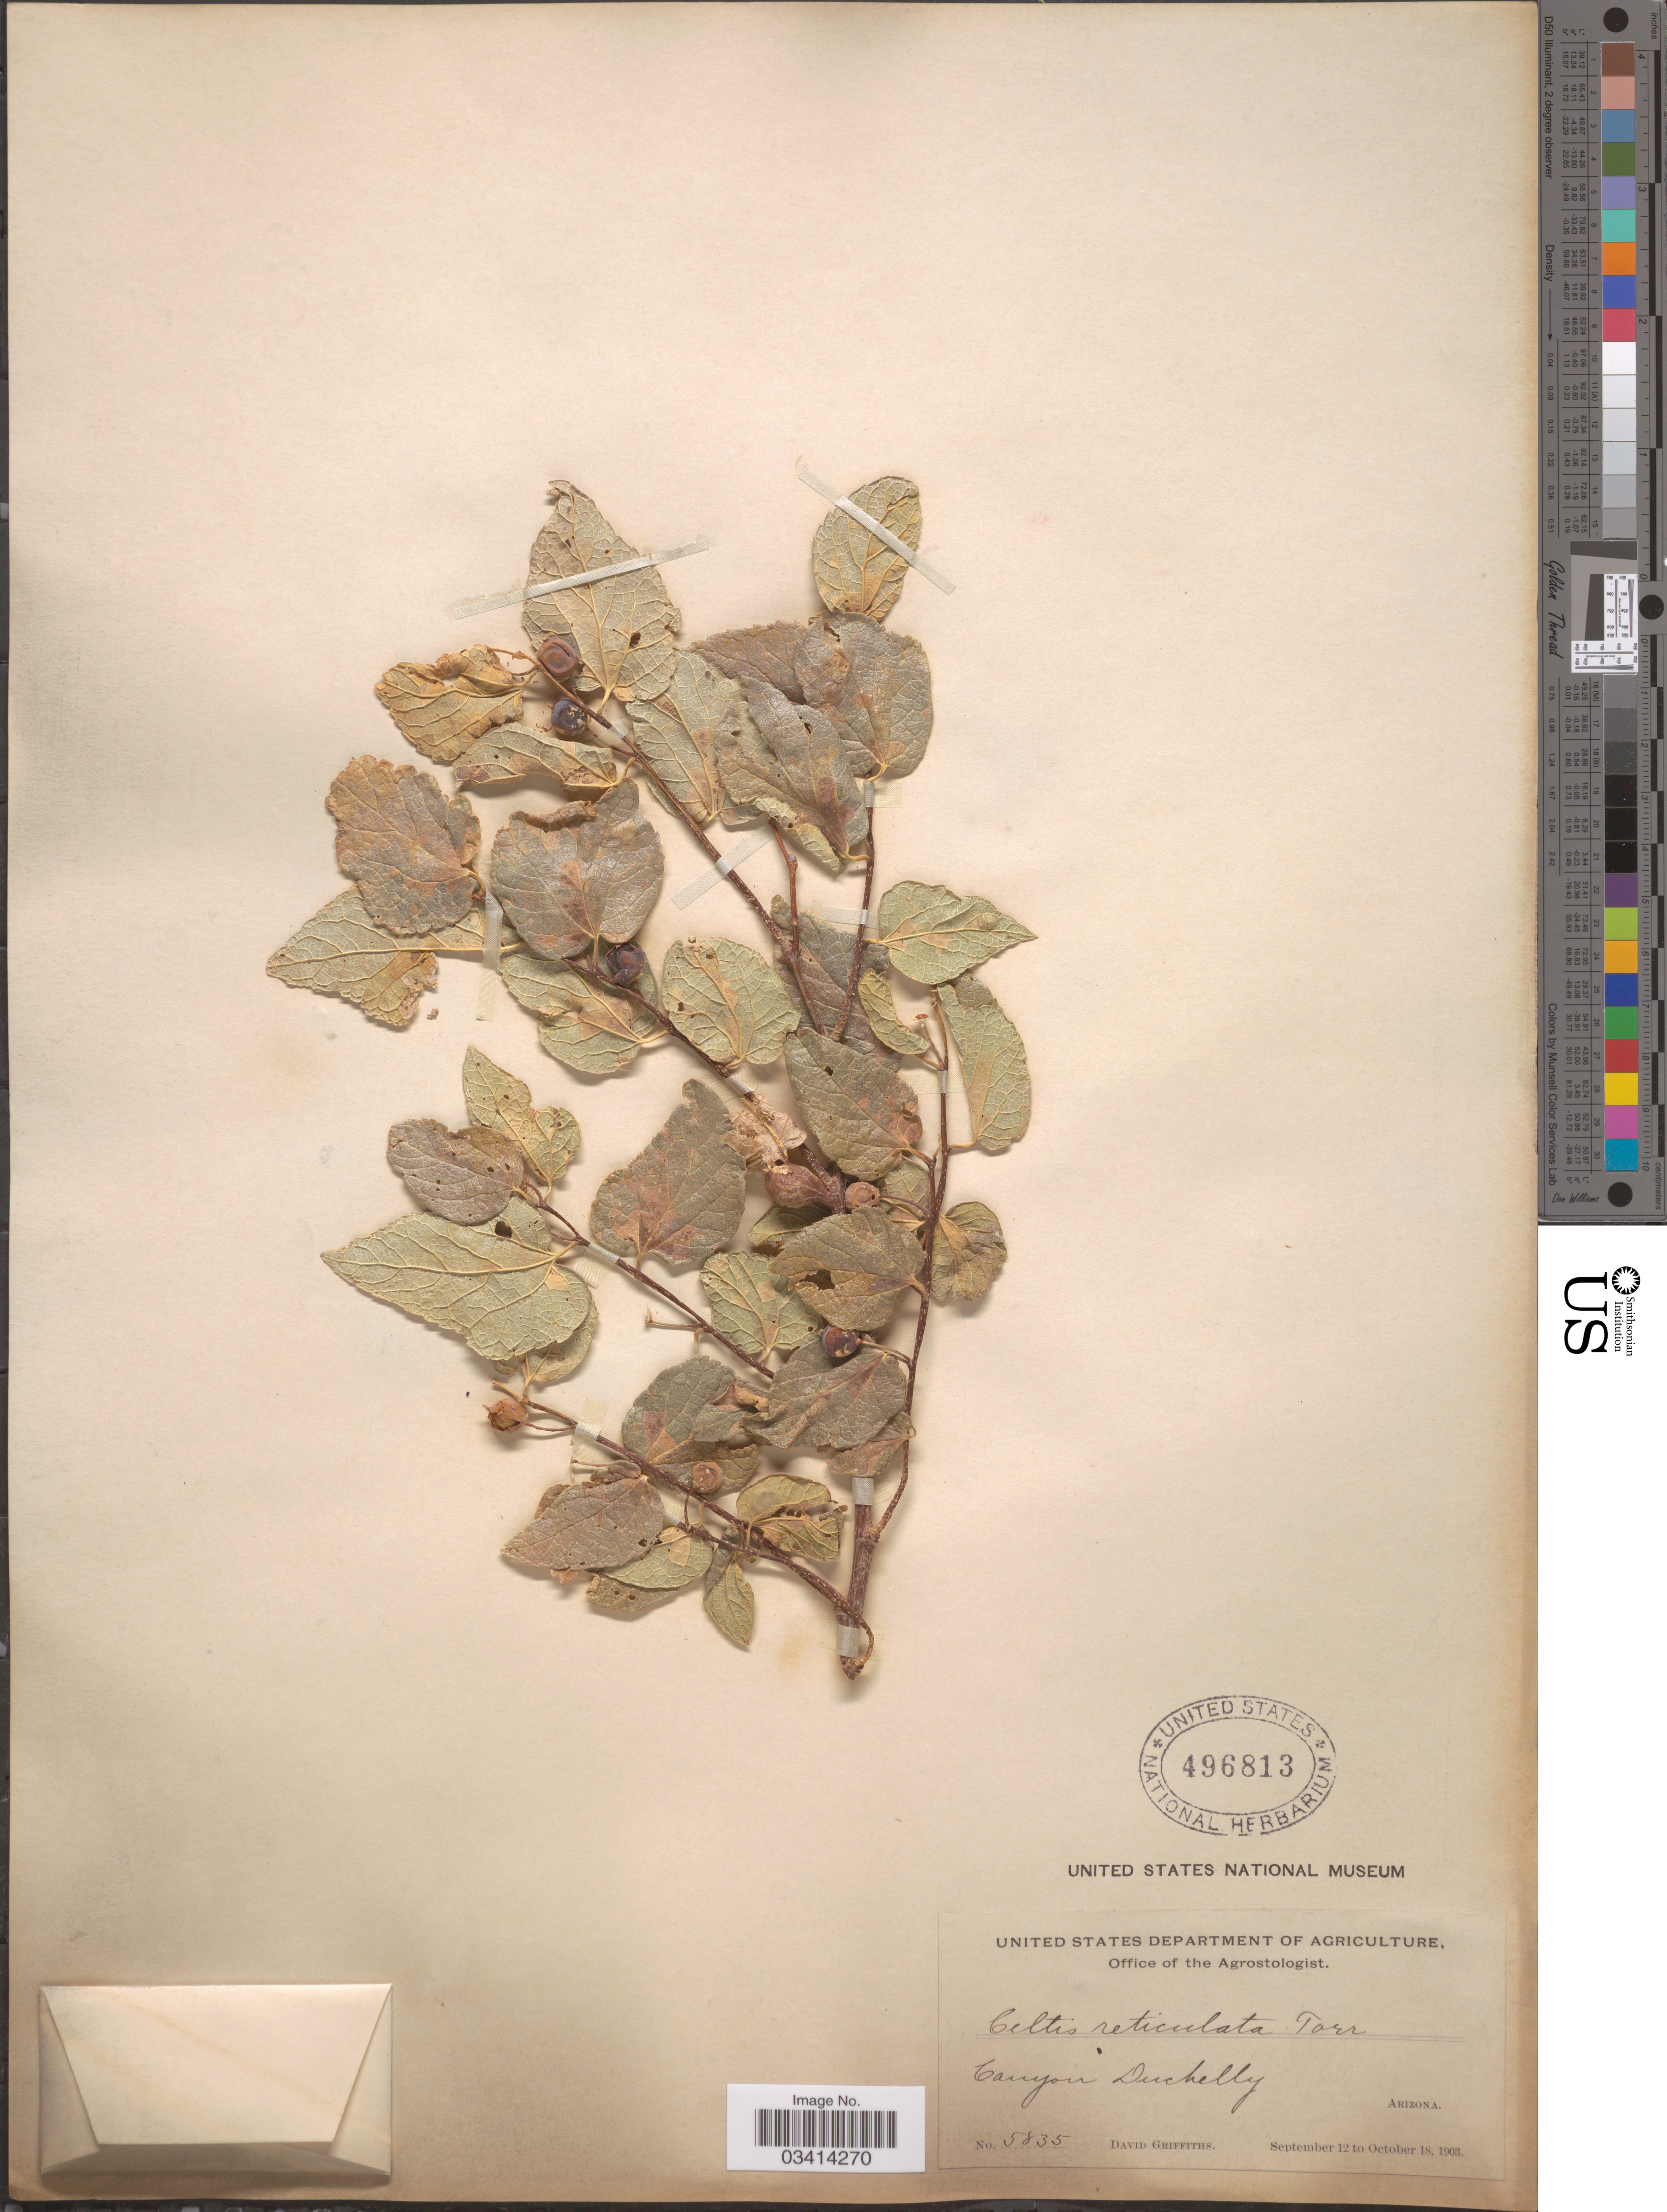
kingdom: Plantae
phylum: Tracheophyta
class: Magnoliopsida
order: Rosales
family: Cannabaceae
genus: Celtis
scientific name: Celtis reticulata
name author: Torr.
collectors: D. Griffiths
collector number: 5835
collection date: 1903-09-12/1903-10-18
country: United States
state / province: Arizona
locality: Canyon Duchelly.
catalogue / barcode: US 496813